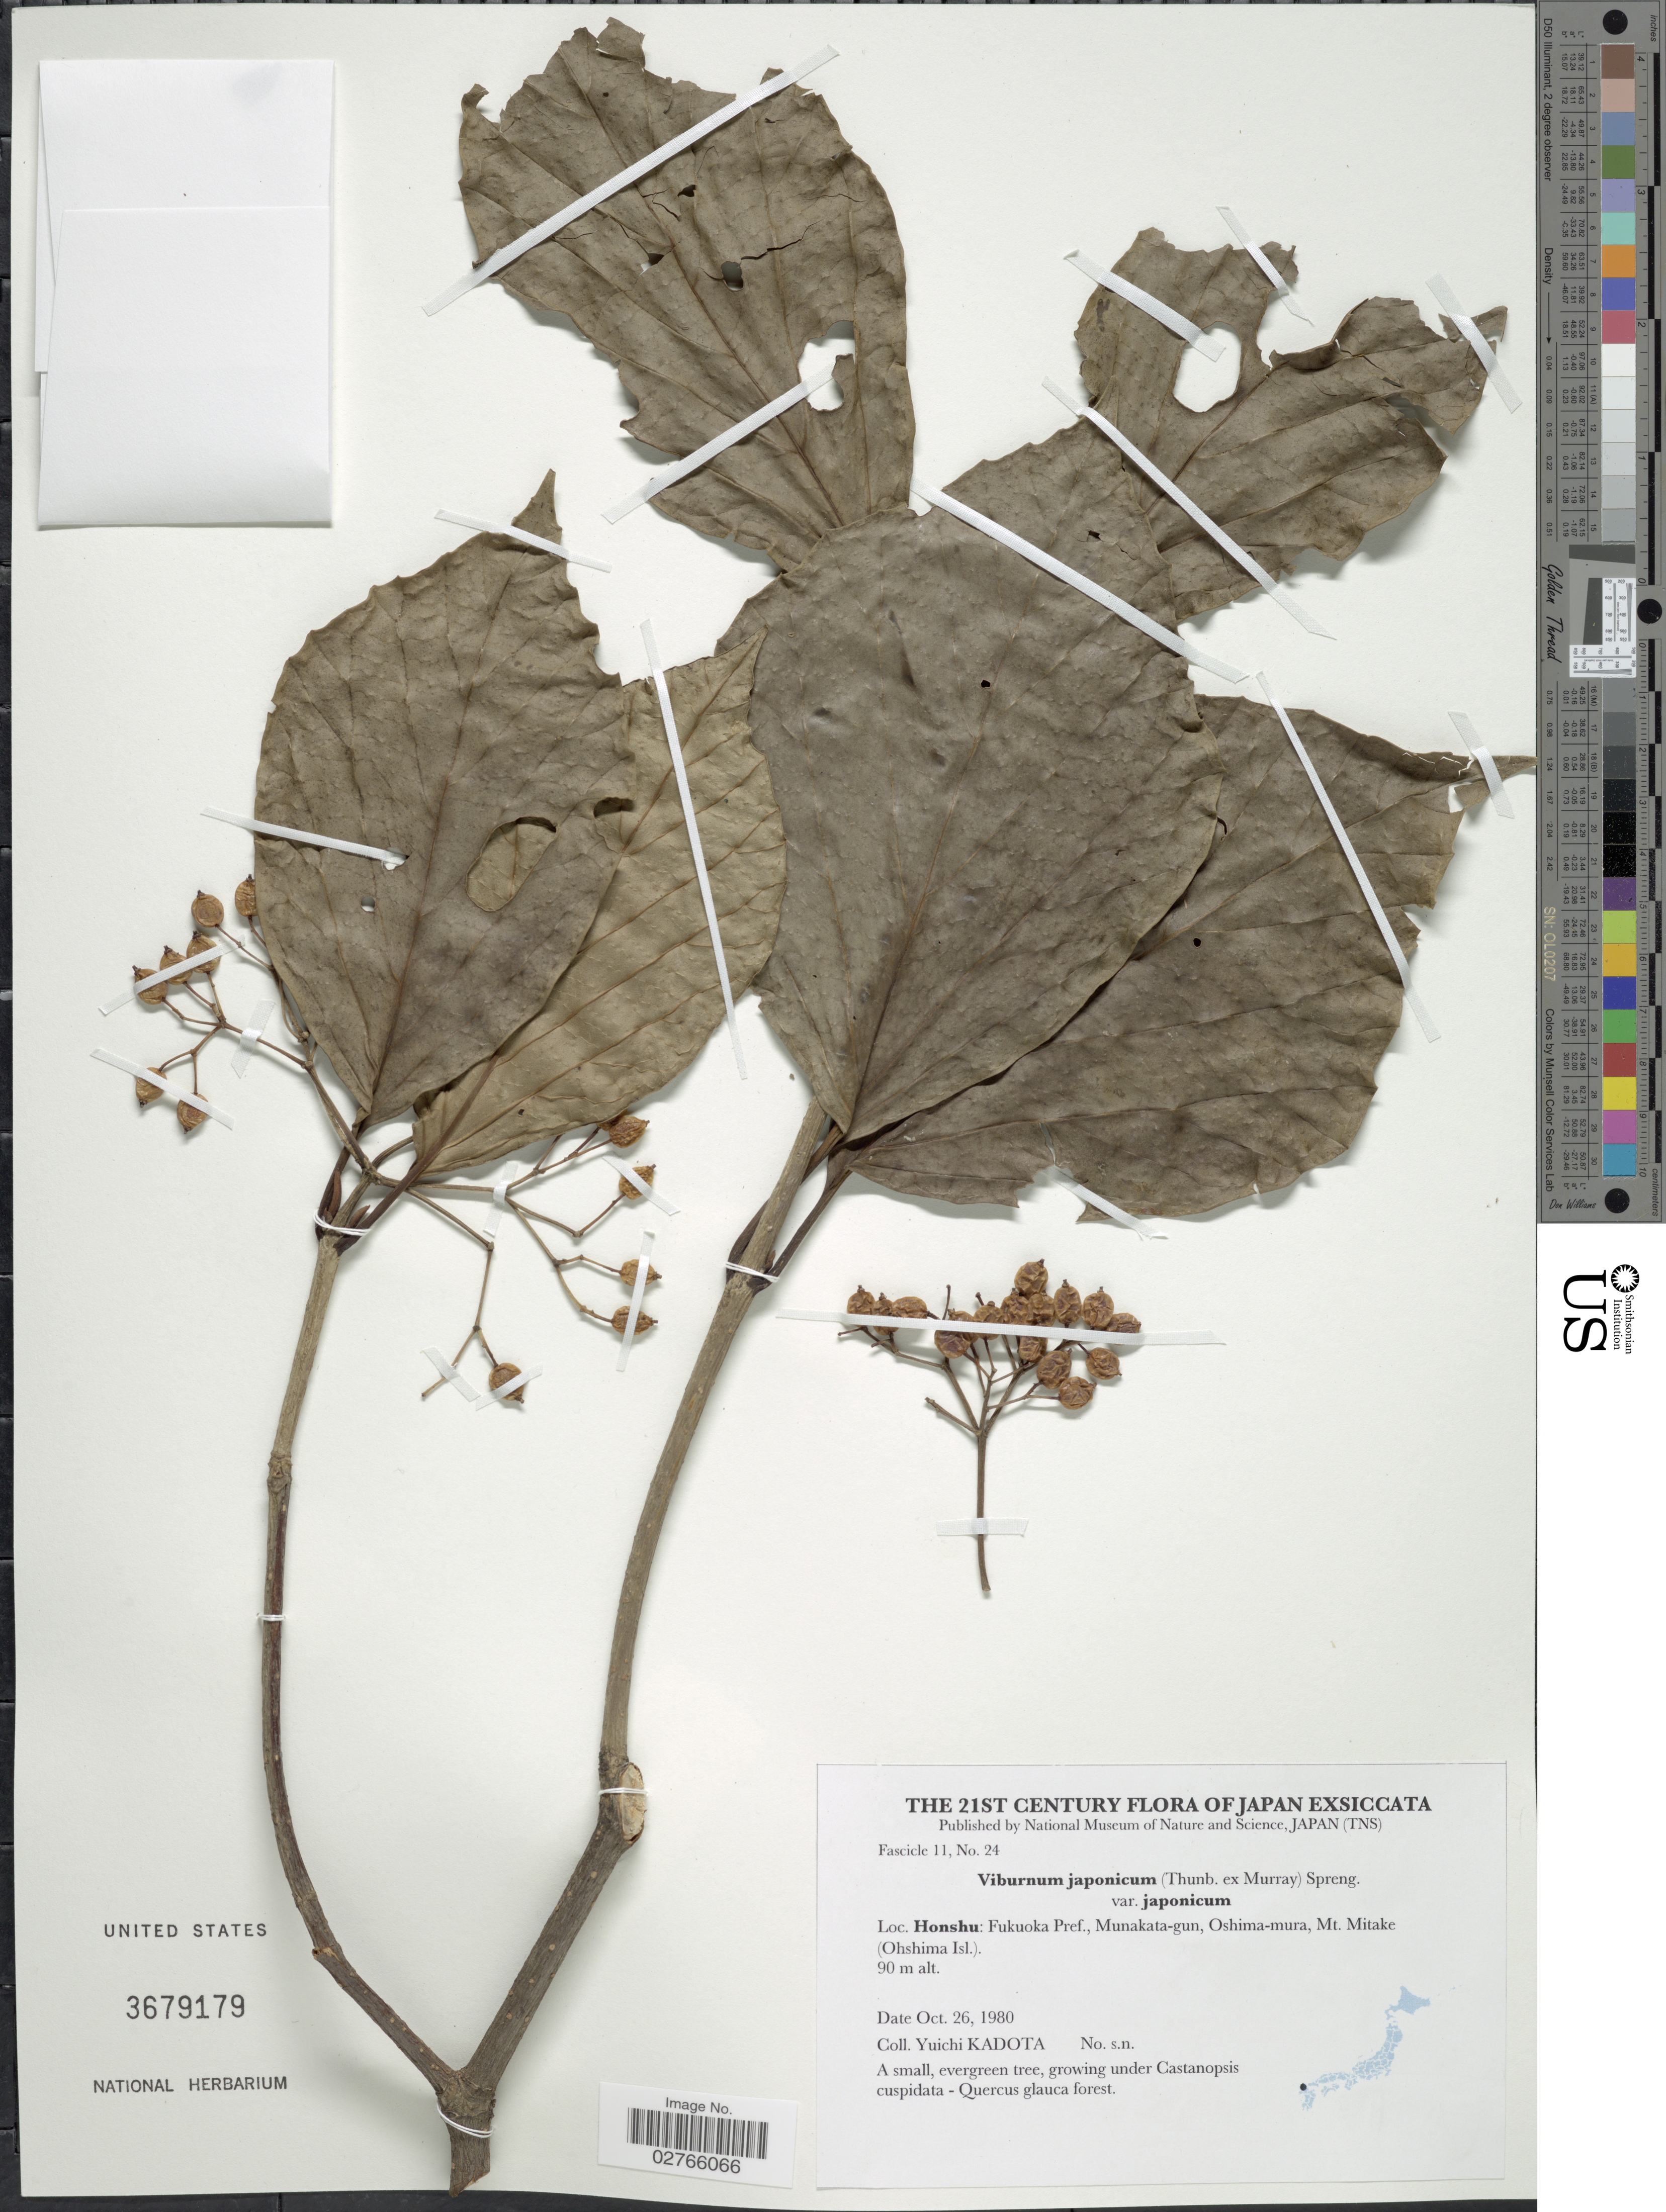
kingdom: Plantae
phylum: Tracheophyta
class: Magnoliopsida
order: Dipsacales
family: Viburnaceae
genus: Viburnum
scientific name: Viburnum japonicum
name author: (Thunb.) C.K. Spreng.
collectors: Y. Kadota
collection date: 1980-10-26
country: Japan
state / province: Hukuoka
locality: Honshu: Fukuoka Pref., Munakata-gun, Oshima-mura, Mt. Mitake (Oshima Isl.)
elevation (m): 90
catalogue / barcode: US 3679179